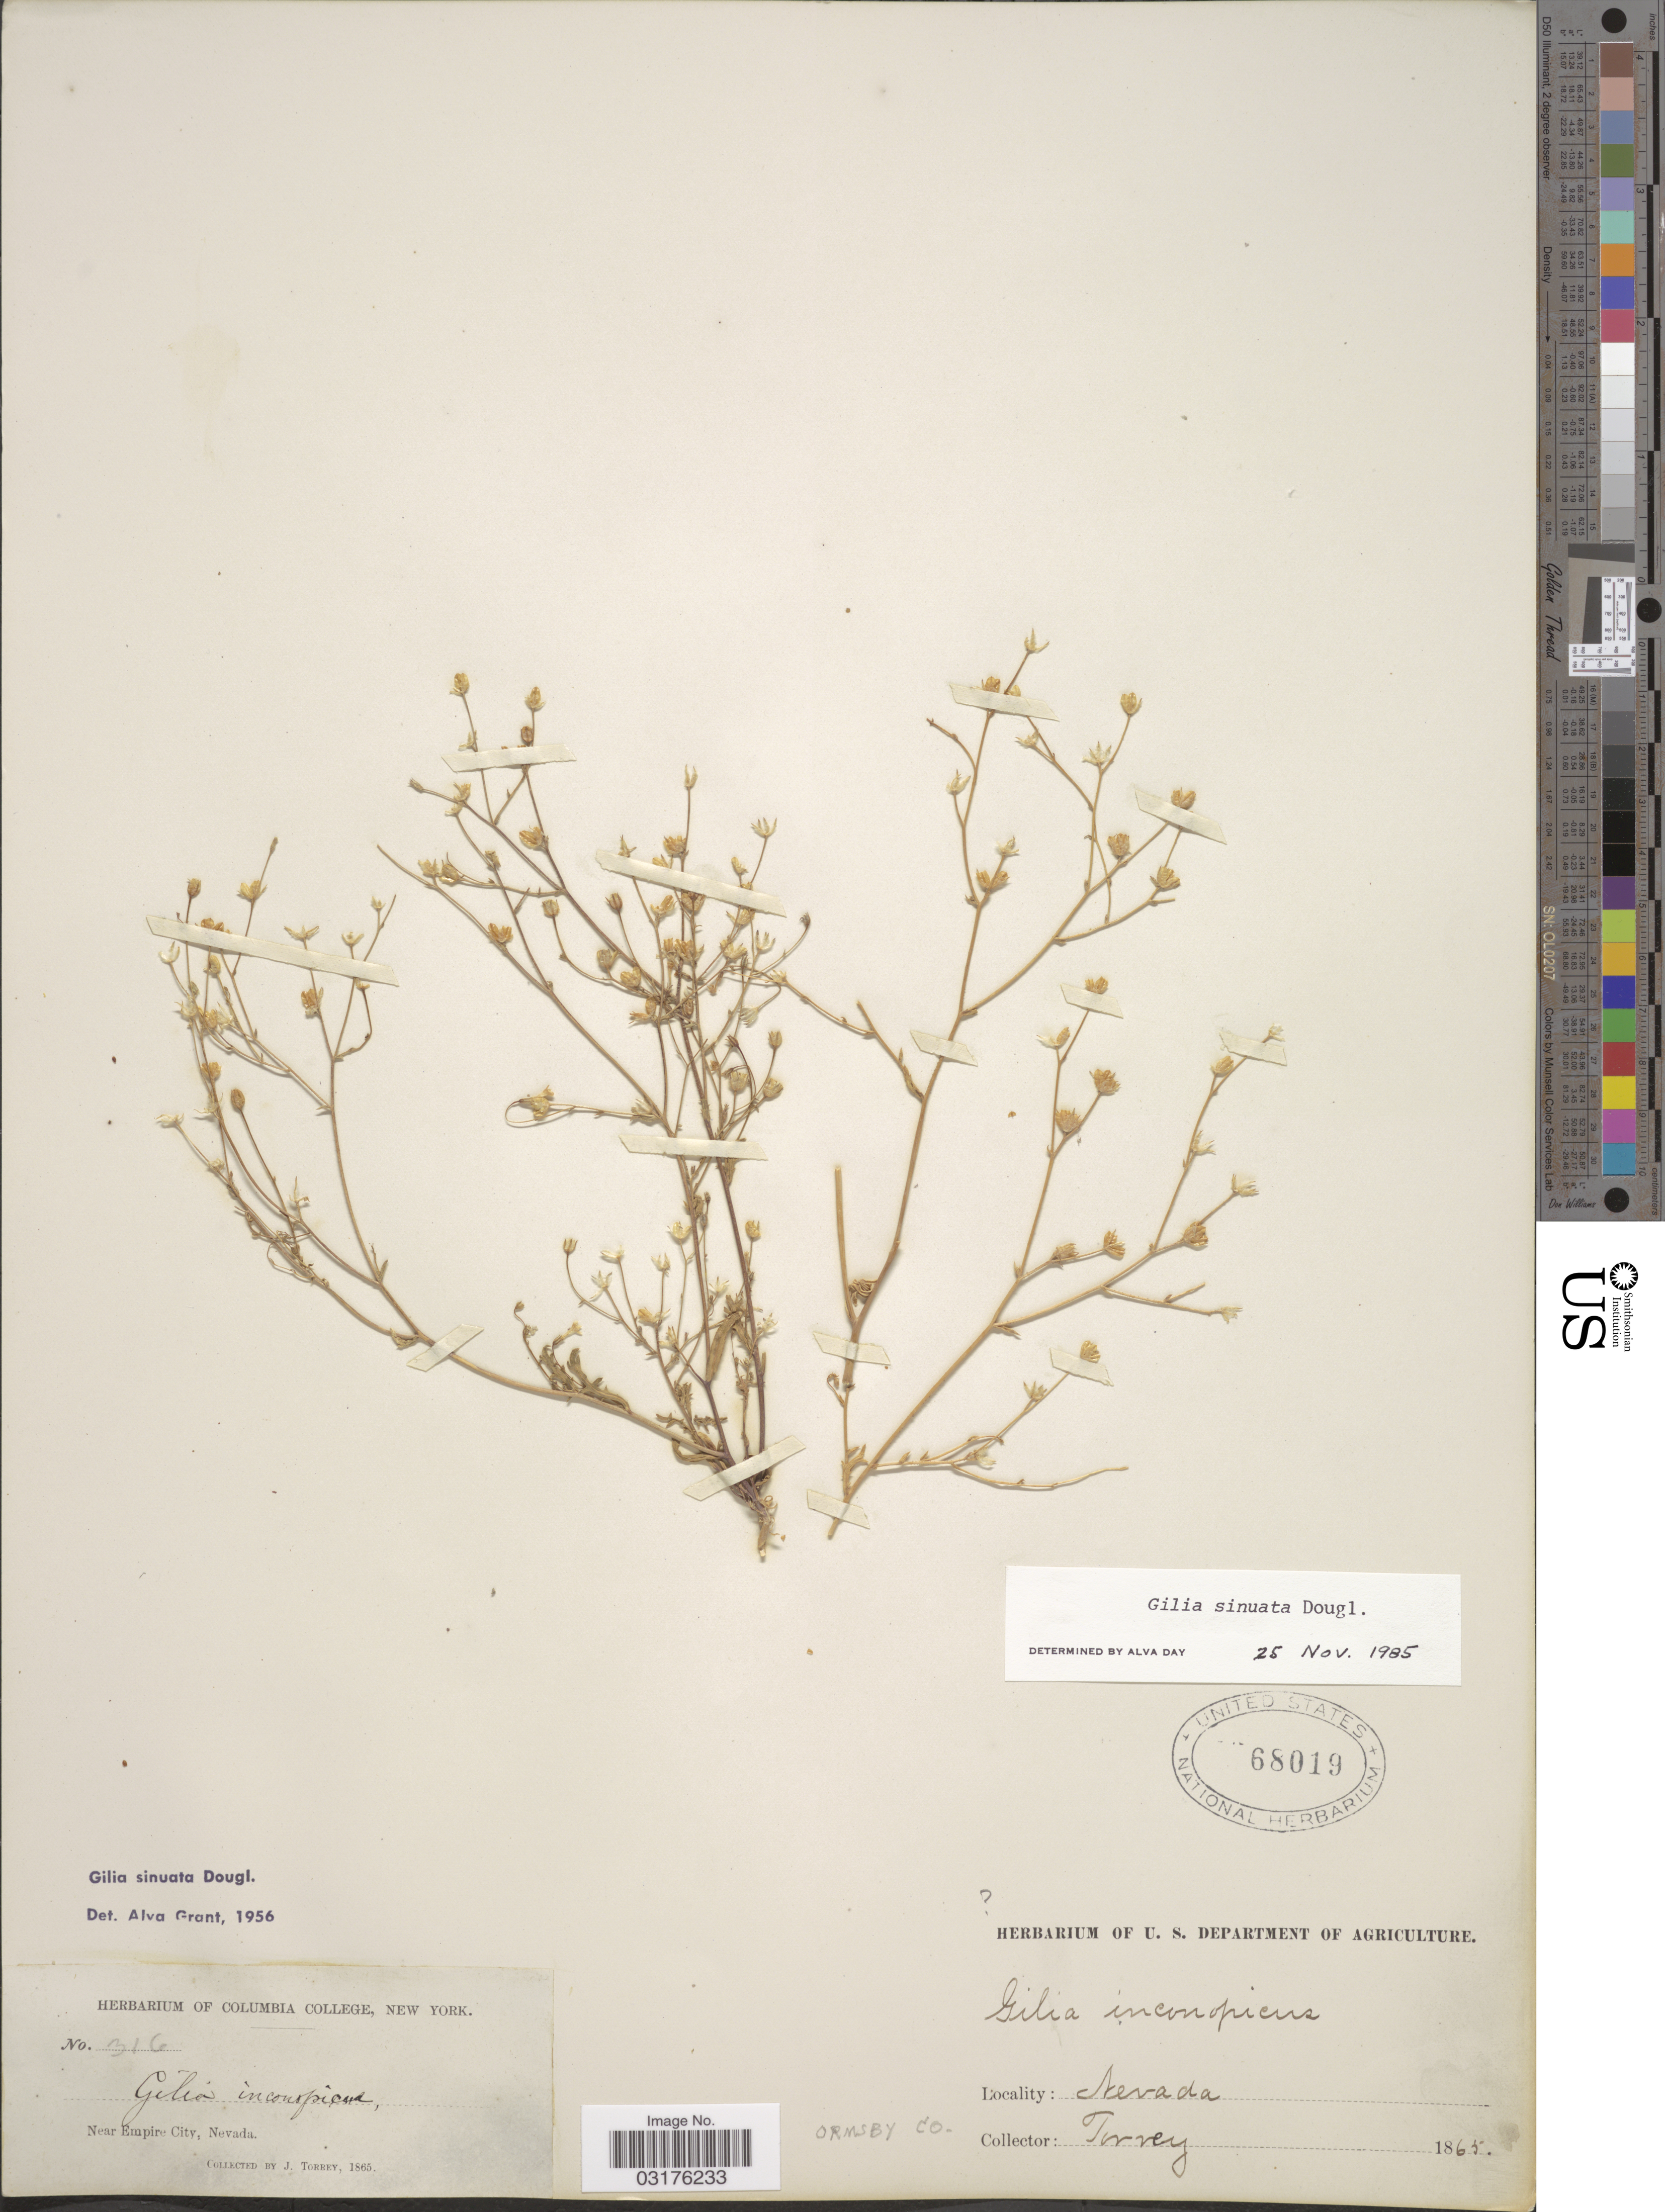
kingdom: Plantae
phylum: Tracheophyta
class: Magnoliopsida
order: Ericales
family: Polemoniaceae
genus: Gilia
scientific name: Gilia sinuata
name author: Douglas ex Benth.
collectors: J. Torrey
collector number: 316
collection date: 1865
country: United States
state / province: Nevada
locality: Near Empire City, Ormsby Co., Nevada.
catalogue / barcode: US 68019